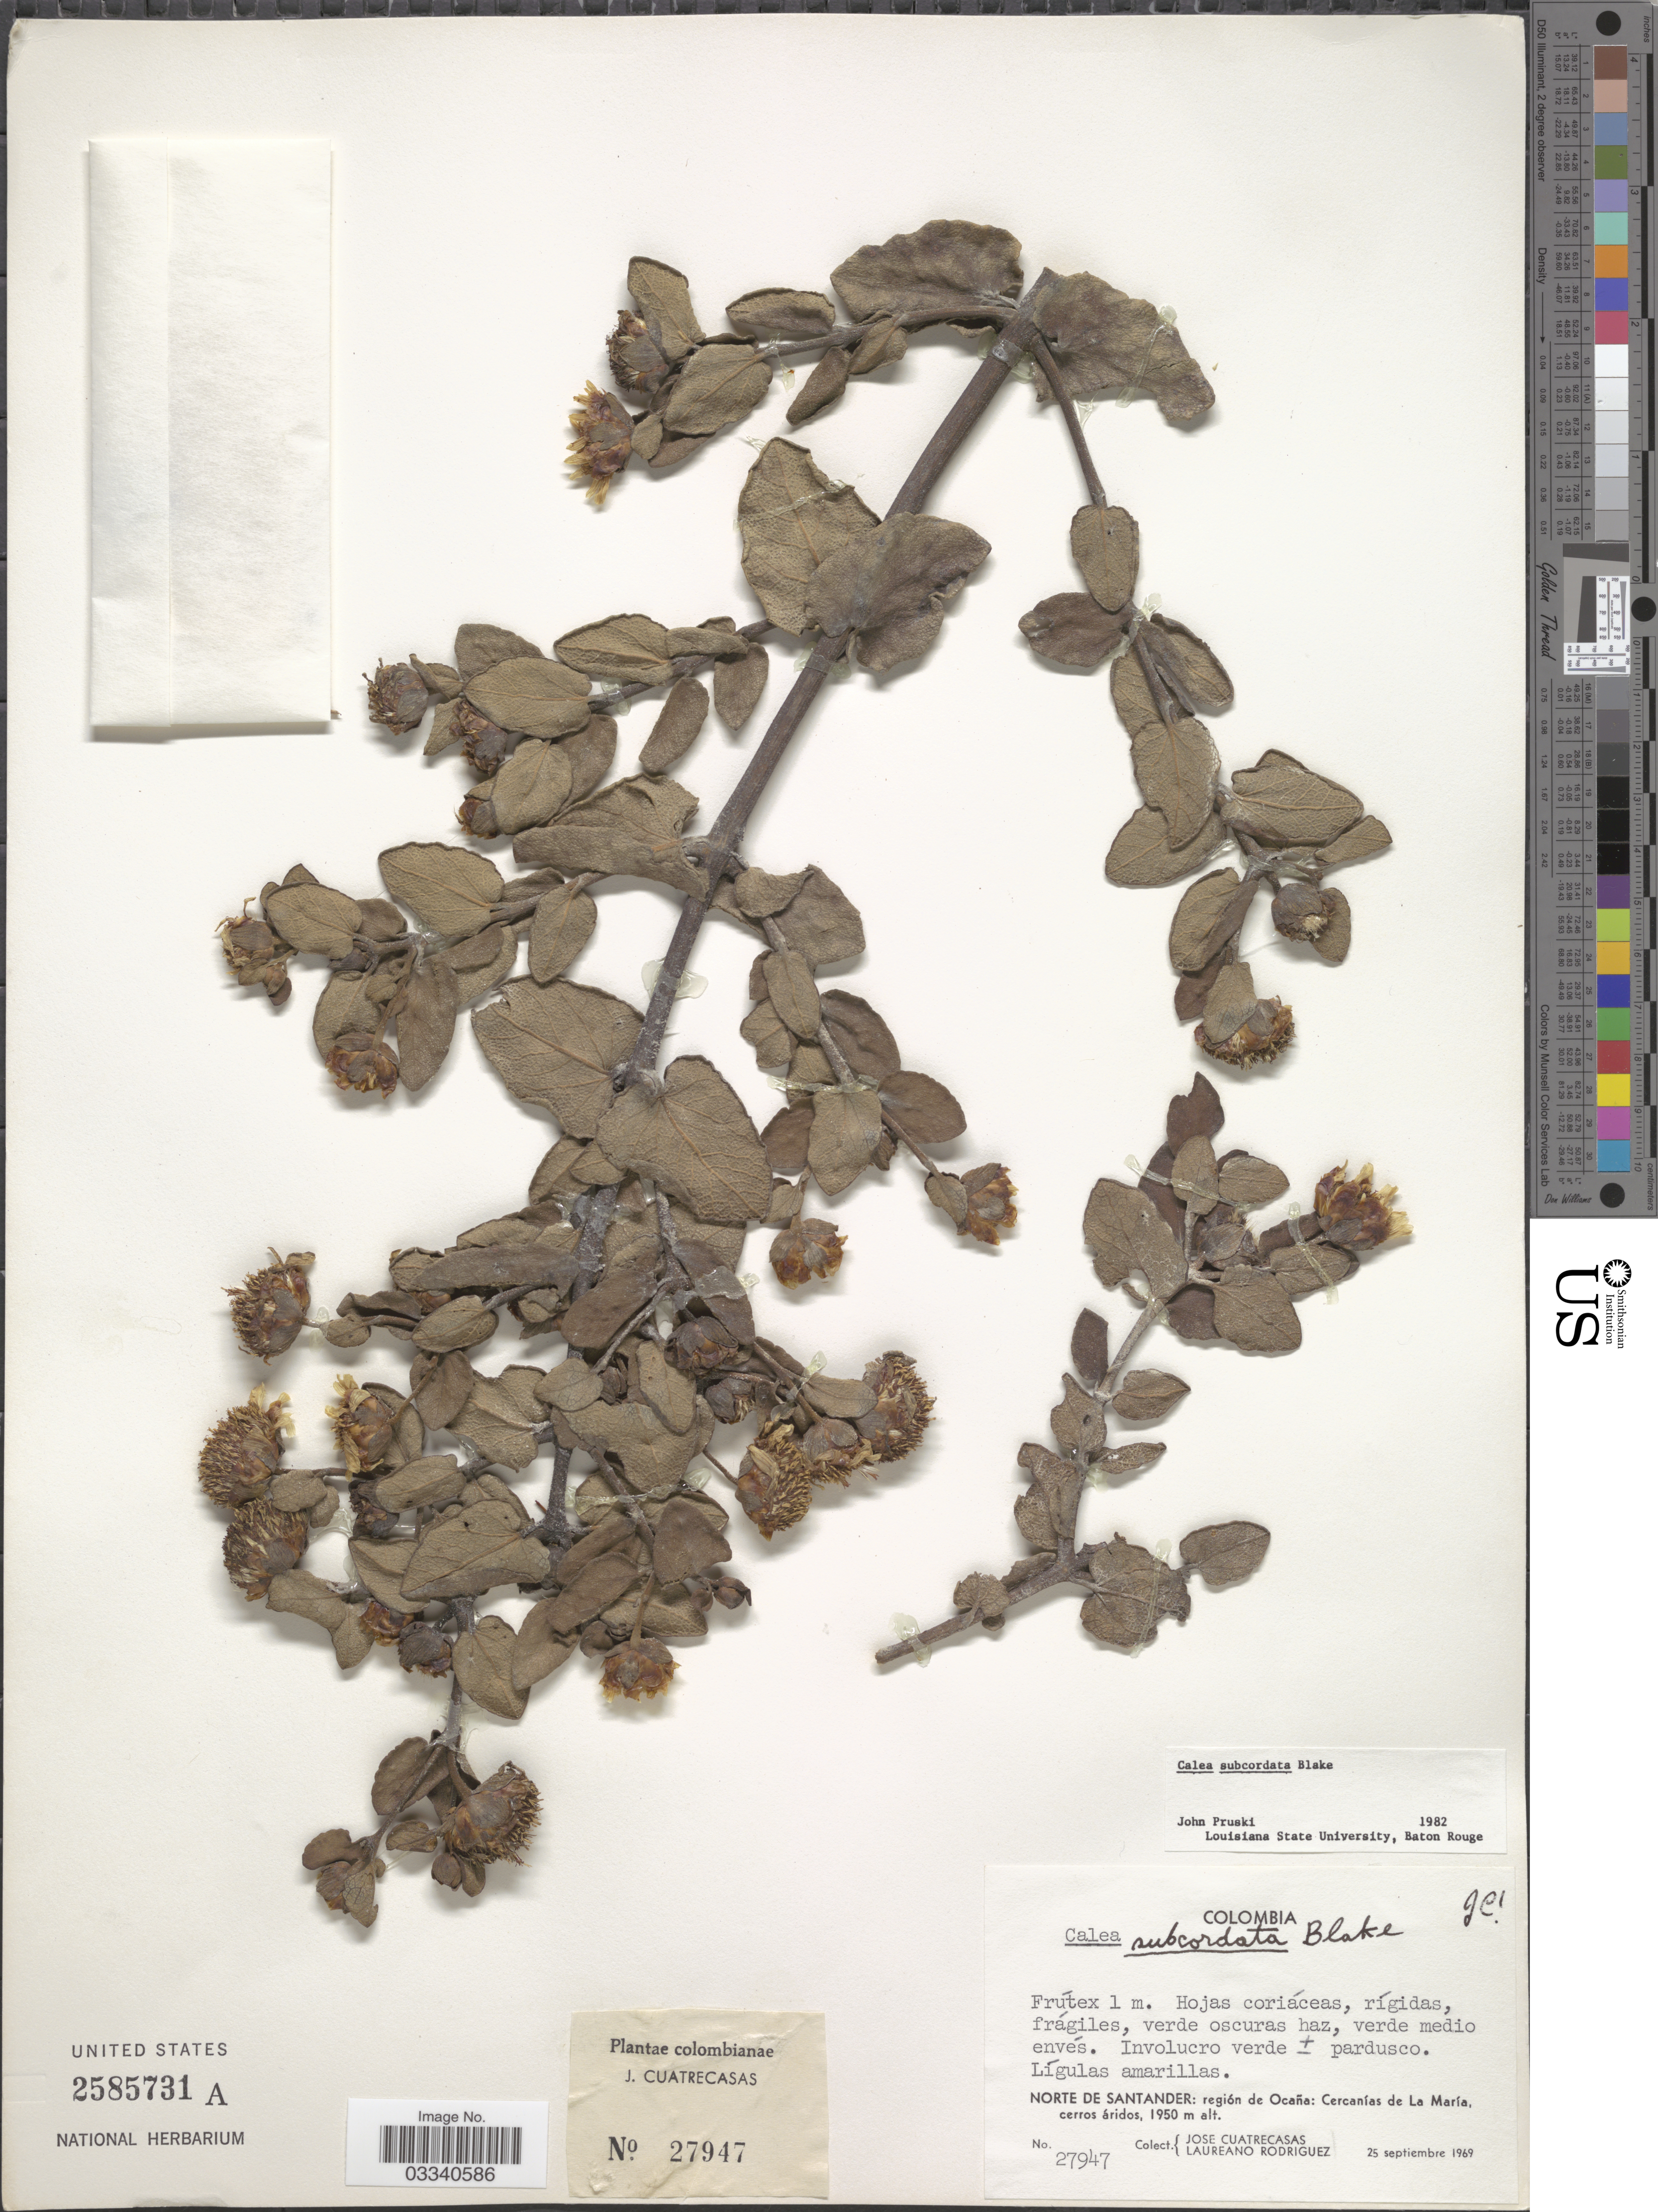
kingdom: Plantae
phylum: Tracheophyta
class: Magnoliopsida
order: Asterales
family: Asteraceae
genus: Calea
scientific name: Calea subcordata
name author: S.F. Blake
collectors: J. Cuatrecasas & L. Rodriguez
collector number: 27947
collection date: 1969-09-25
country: Colombia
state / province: Norte de Santander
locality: Región de Ocaña: Cercanías de La María, cerros áridos.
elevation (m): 1950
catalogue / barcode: US 2585731A